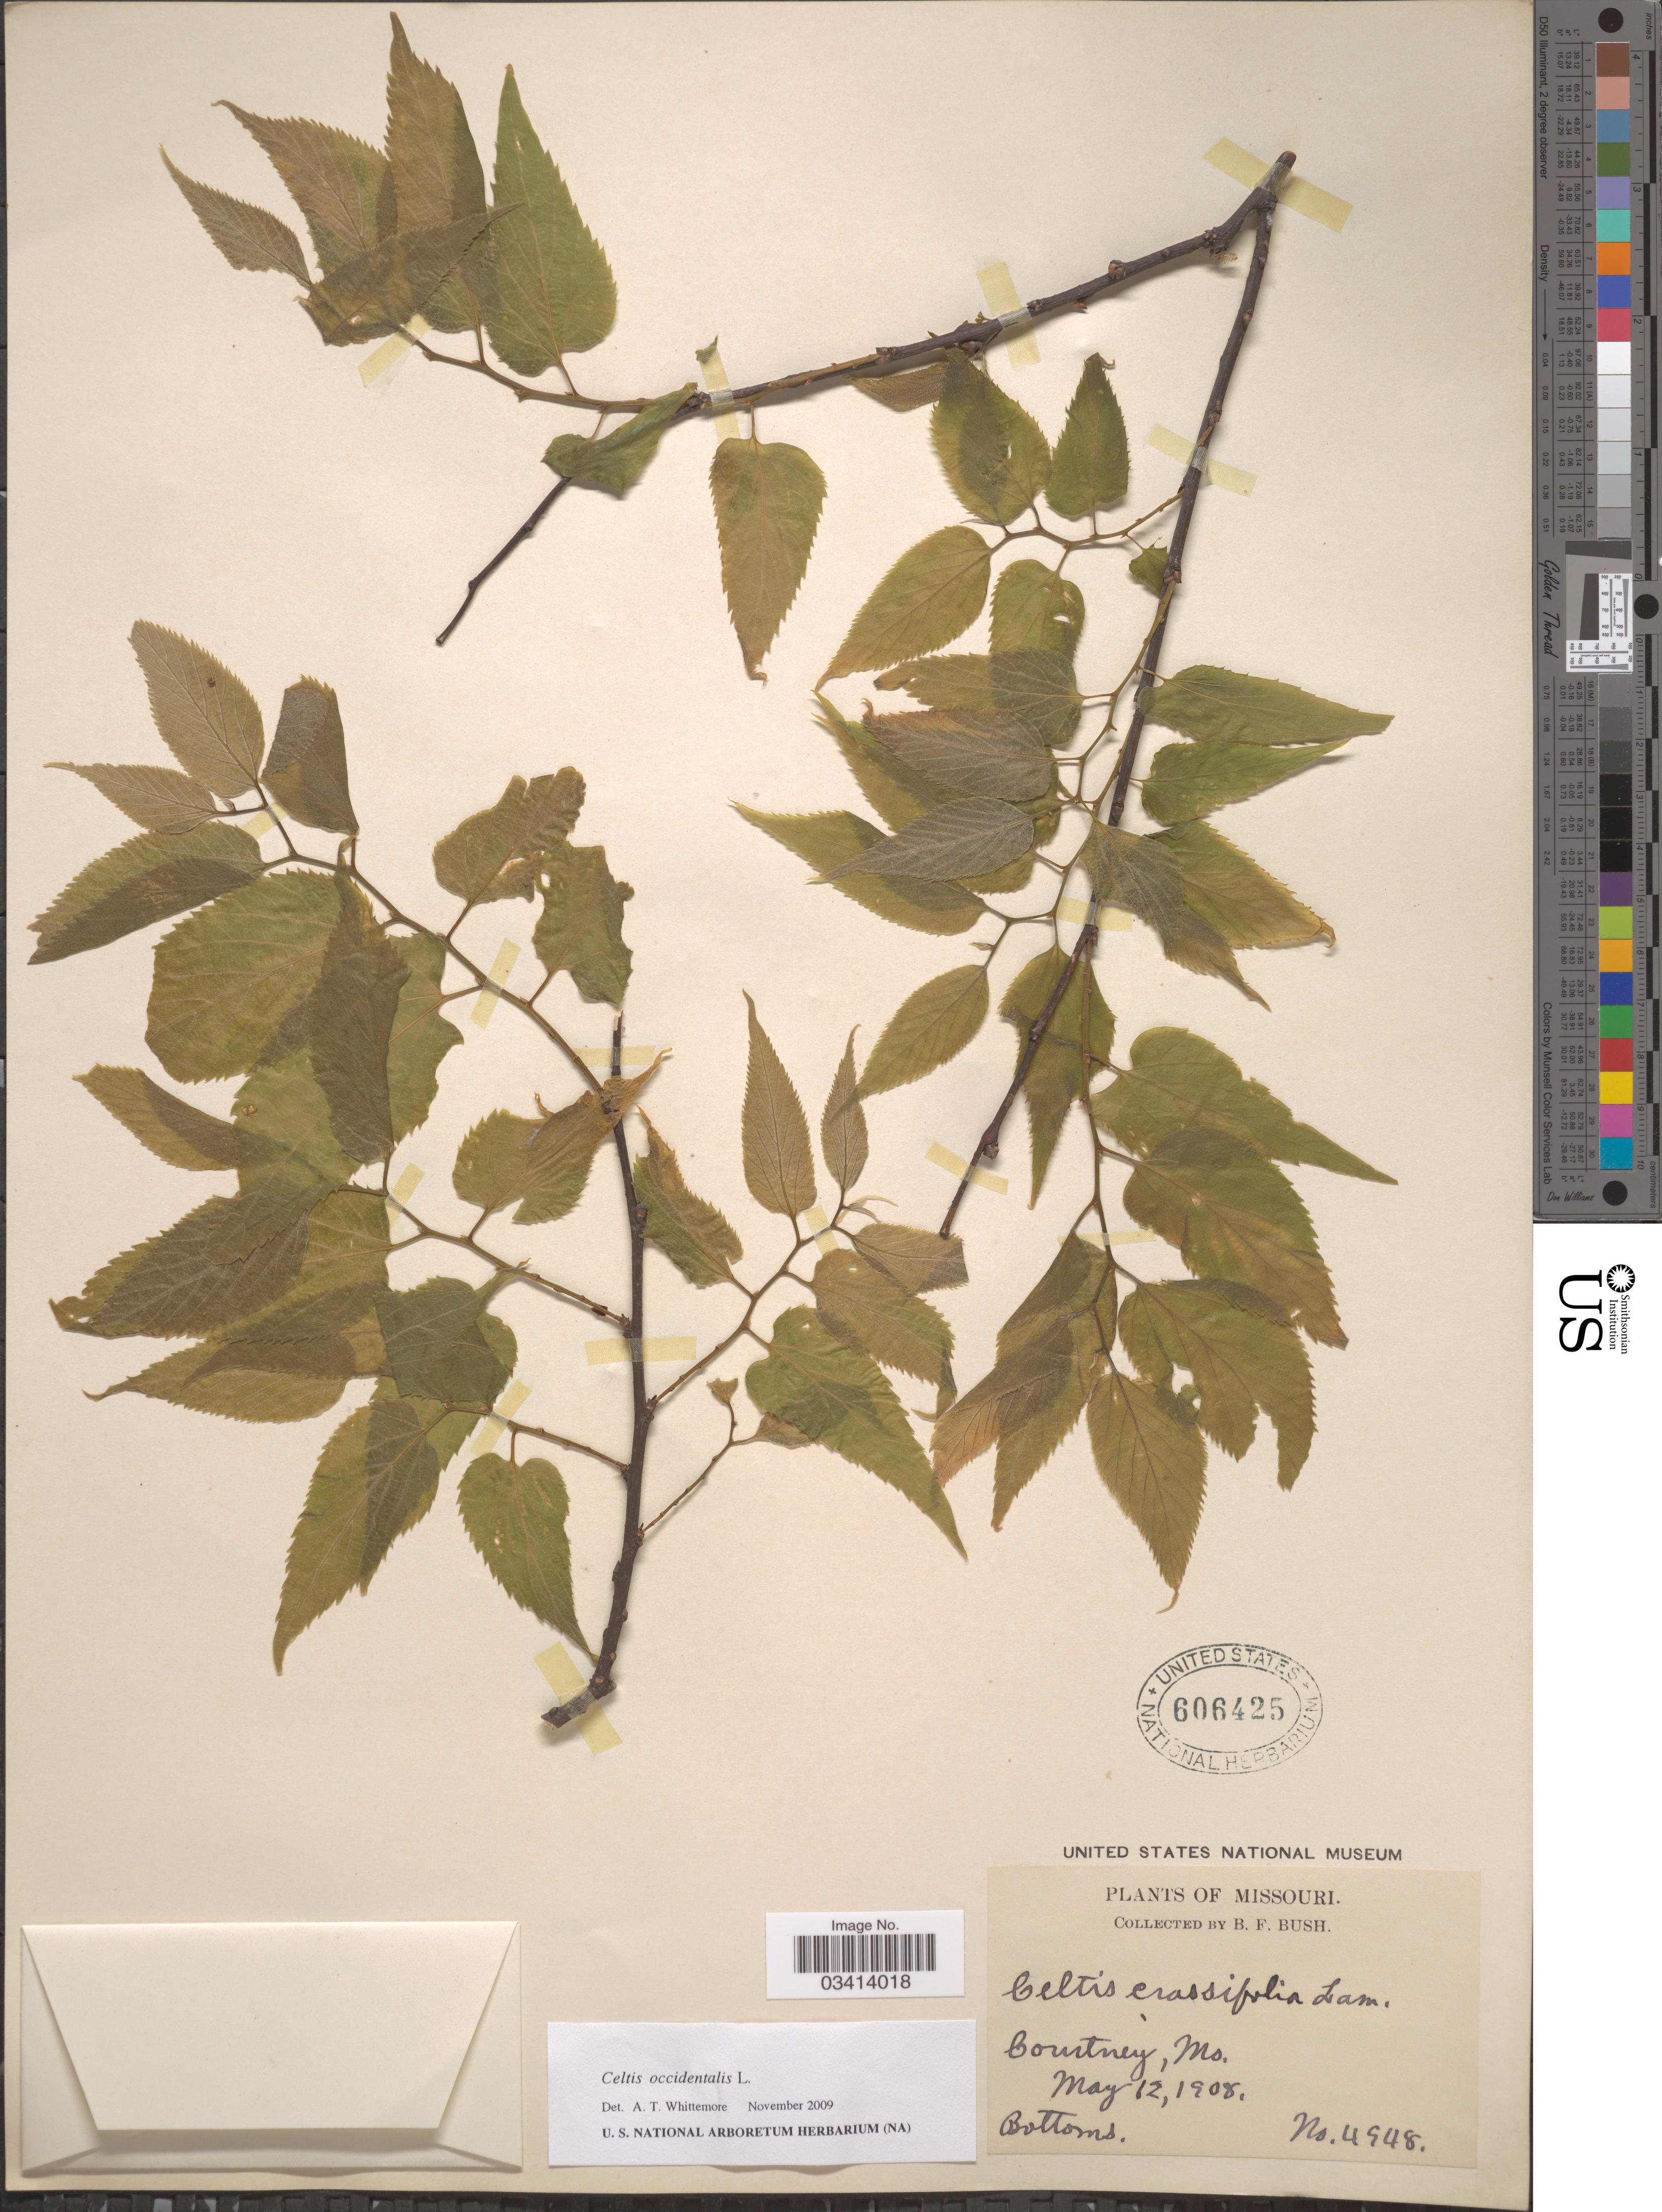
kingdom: Plantae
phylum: Tracheophyta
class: Magnoliopsida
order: Rosales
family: Cannabaceae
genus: Celtis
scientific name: Celtis occidentalis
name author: L.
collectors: B. F. Bush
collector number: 4948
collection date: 1908-05-12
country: United States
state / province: Missouri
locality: Courtney.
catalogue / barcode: US 606425